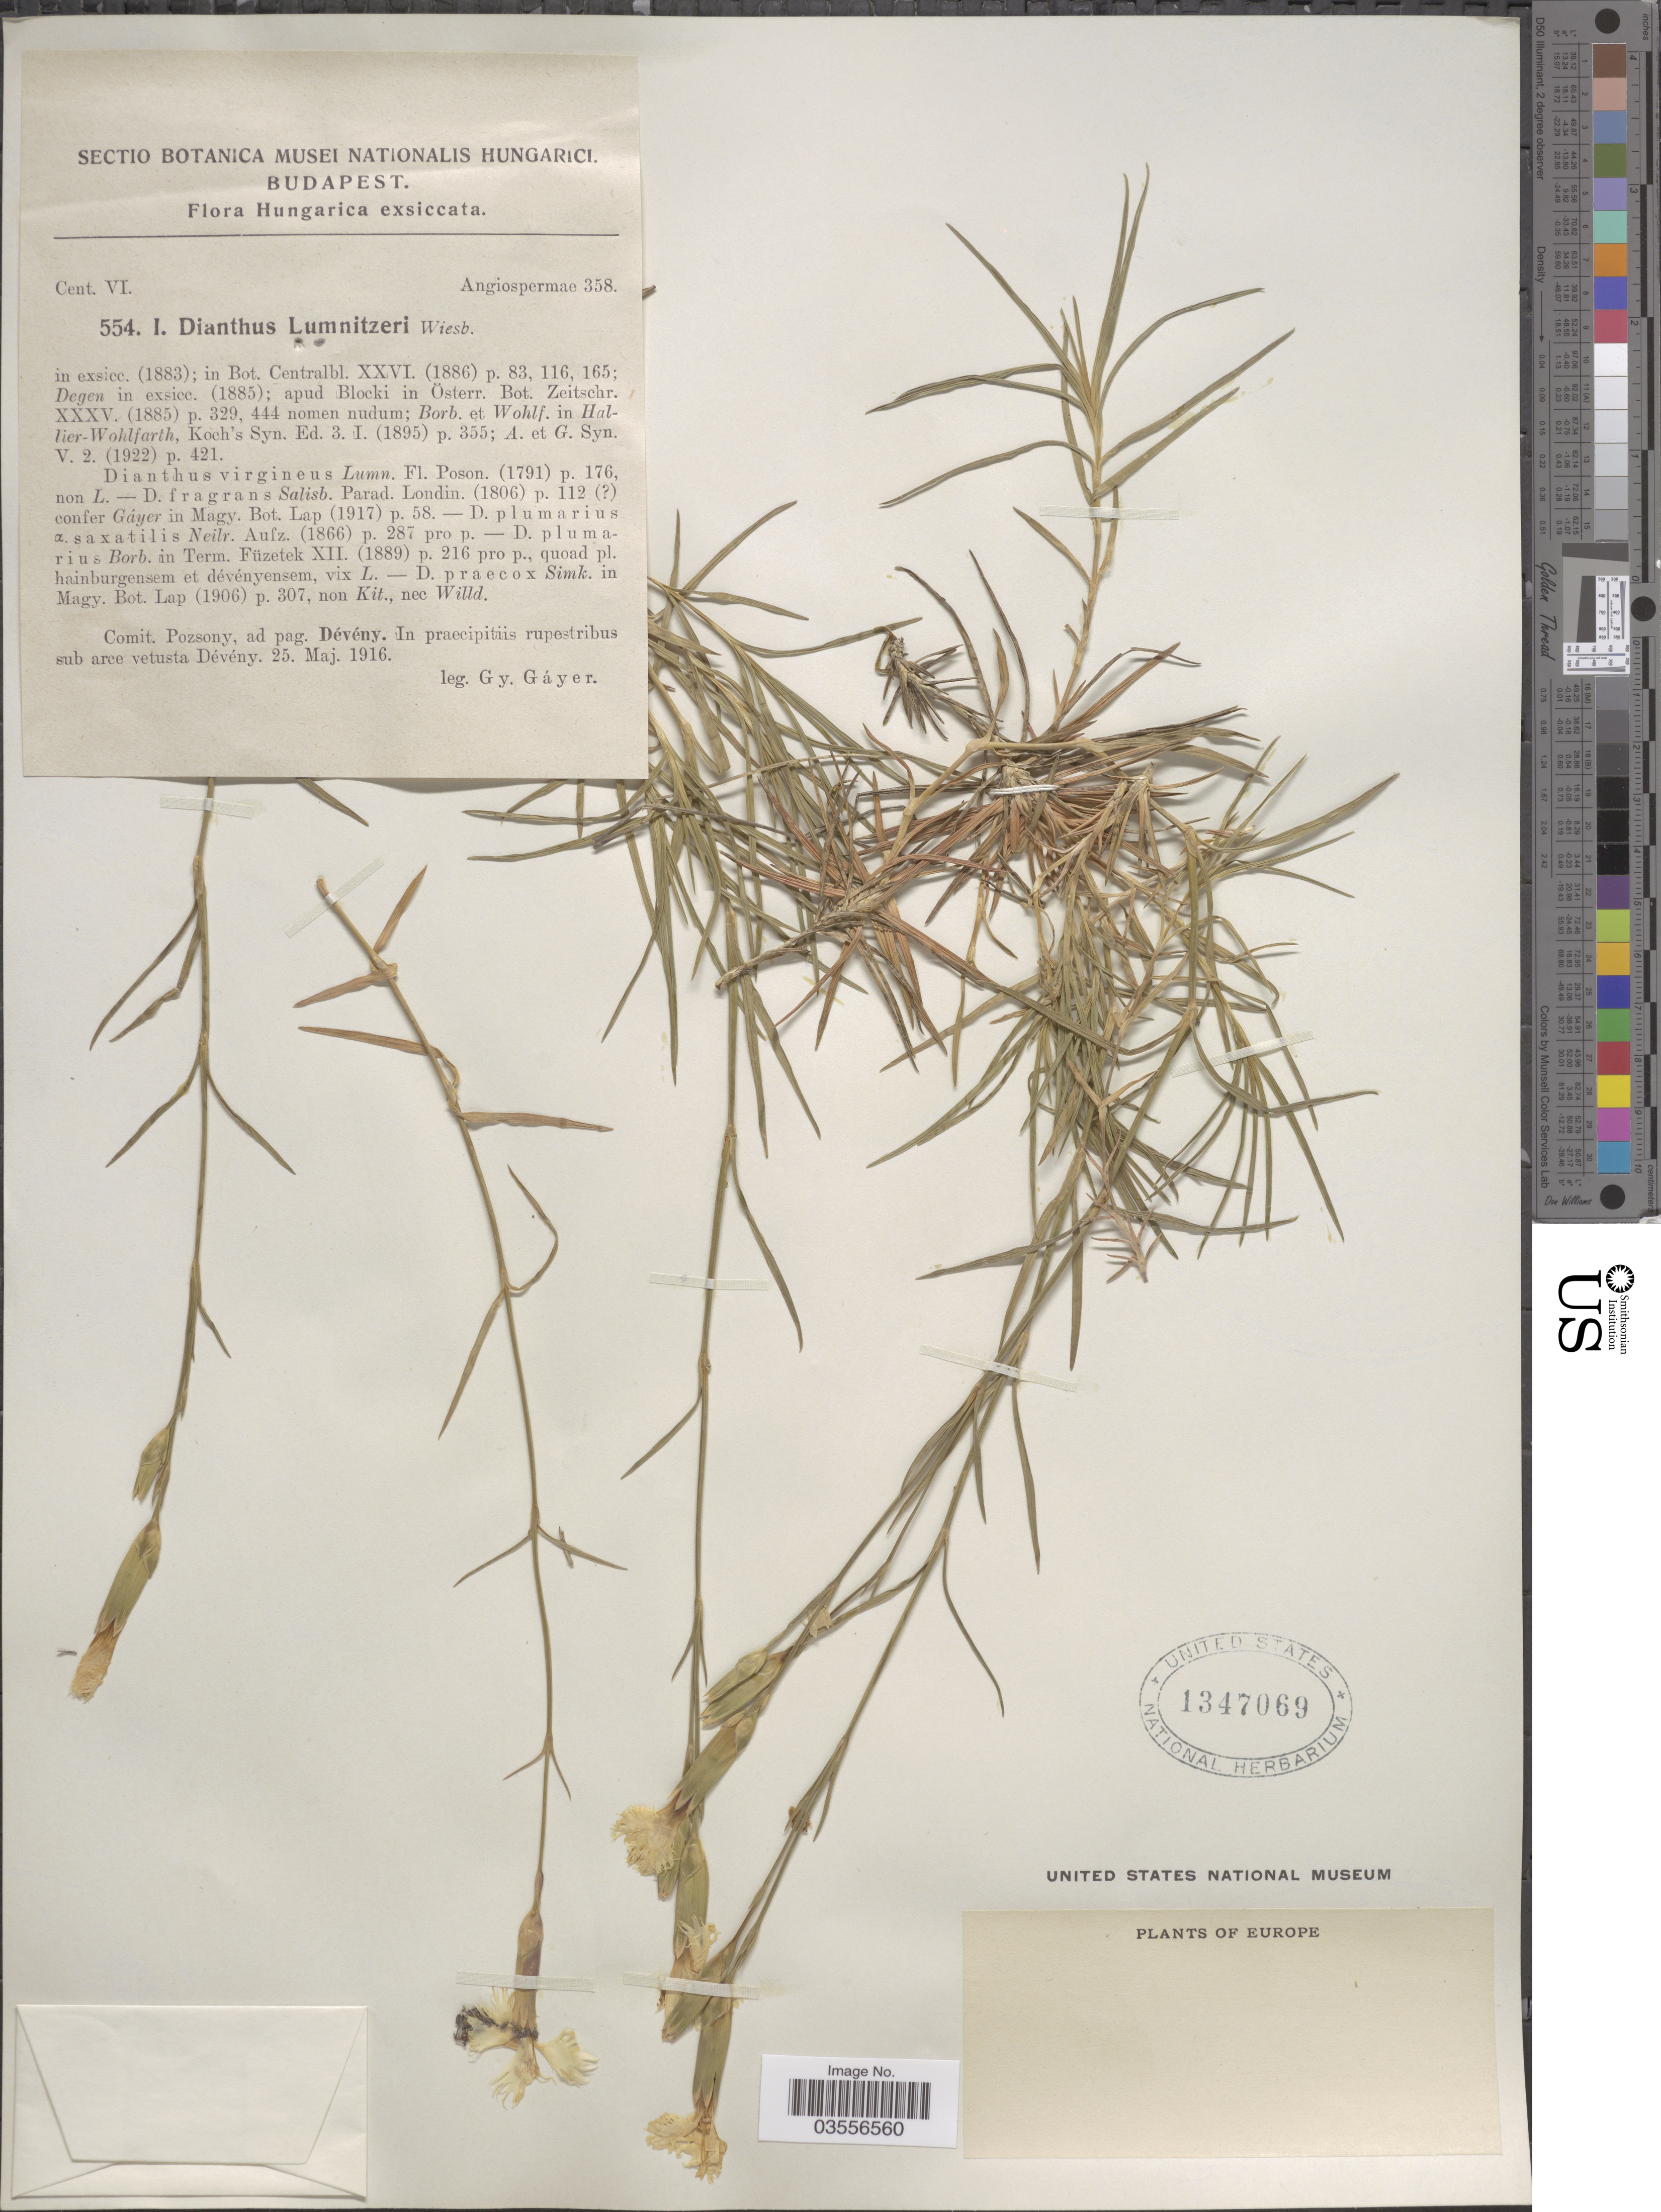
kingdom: Plantae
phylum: Tracheophyta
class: Magnoliopsida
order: Caryophyllales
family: Caryophyllaceae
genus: Dianthus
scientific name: Dianthus lumnitzeri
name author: Wiesb.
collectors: G. Gáyer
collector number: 554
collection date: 1916-05-25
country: Hungary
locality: Hungarica. Comit. Pozsony, ad pag. Dévény. In praecipitiis rupestribus sub arce vetusta Dévény.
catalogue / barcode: US 1347069